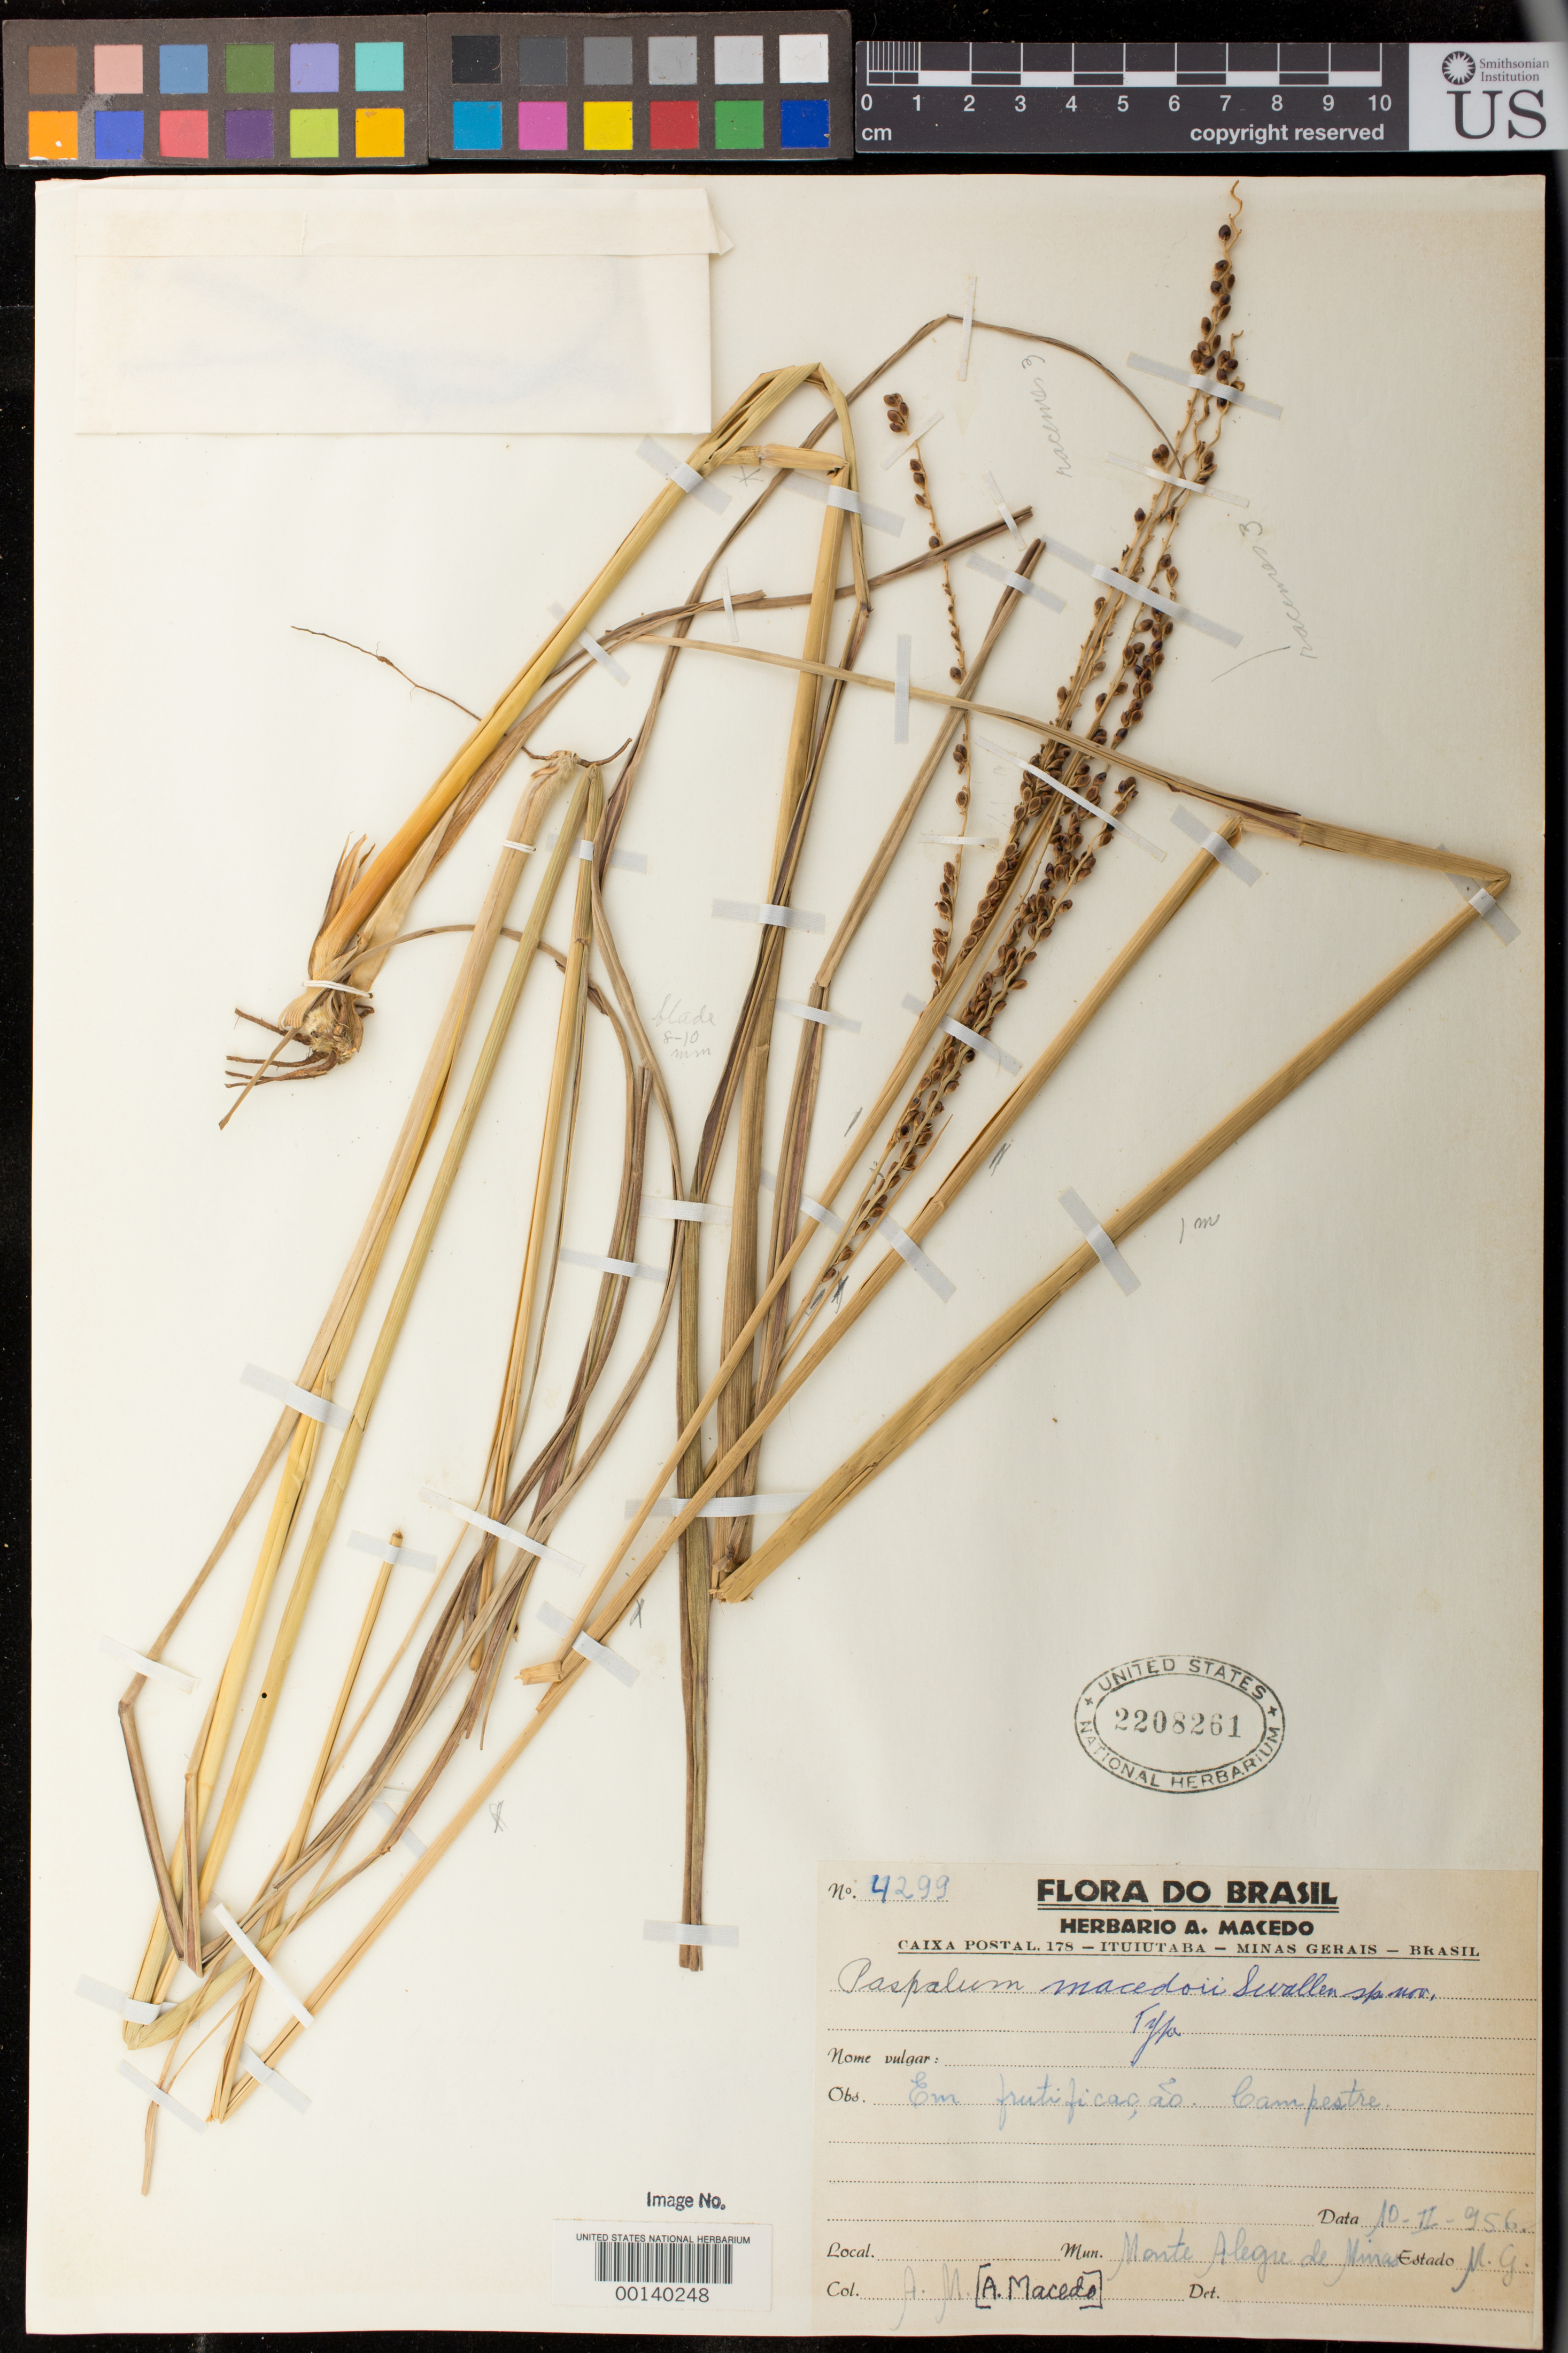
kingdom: Plantae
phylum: Tracheophyta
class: Liliopsida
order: Poales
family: Poaceae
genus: Paspalum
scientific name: Paspalum macedoi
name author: Swallen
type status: Holotype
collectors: A. Macedo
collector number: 4299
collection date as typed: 10 Feb 1956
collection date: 1956-02-10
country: Brazil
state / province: Minas Gerais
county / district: Monte Alegre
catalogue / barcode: US 2208261